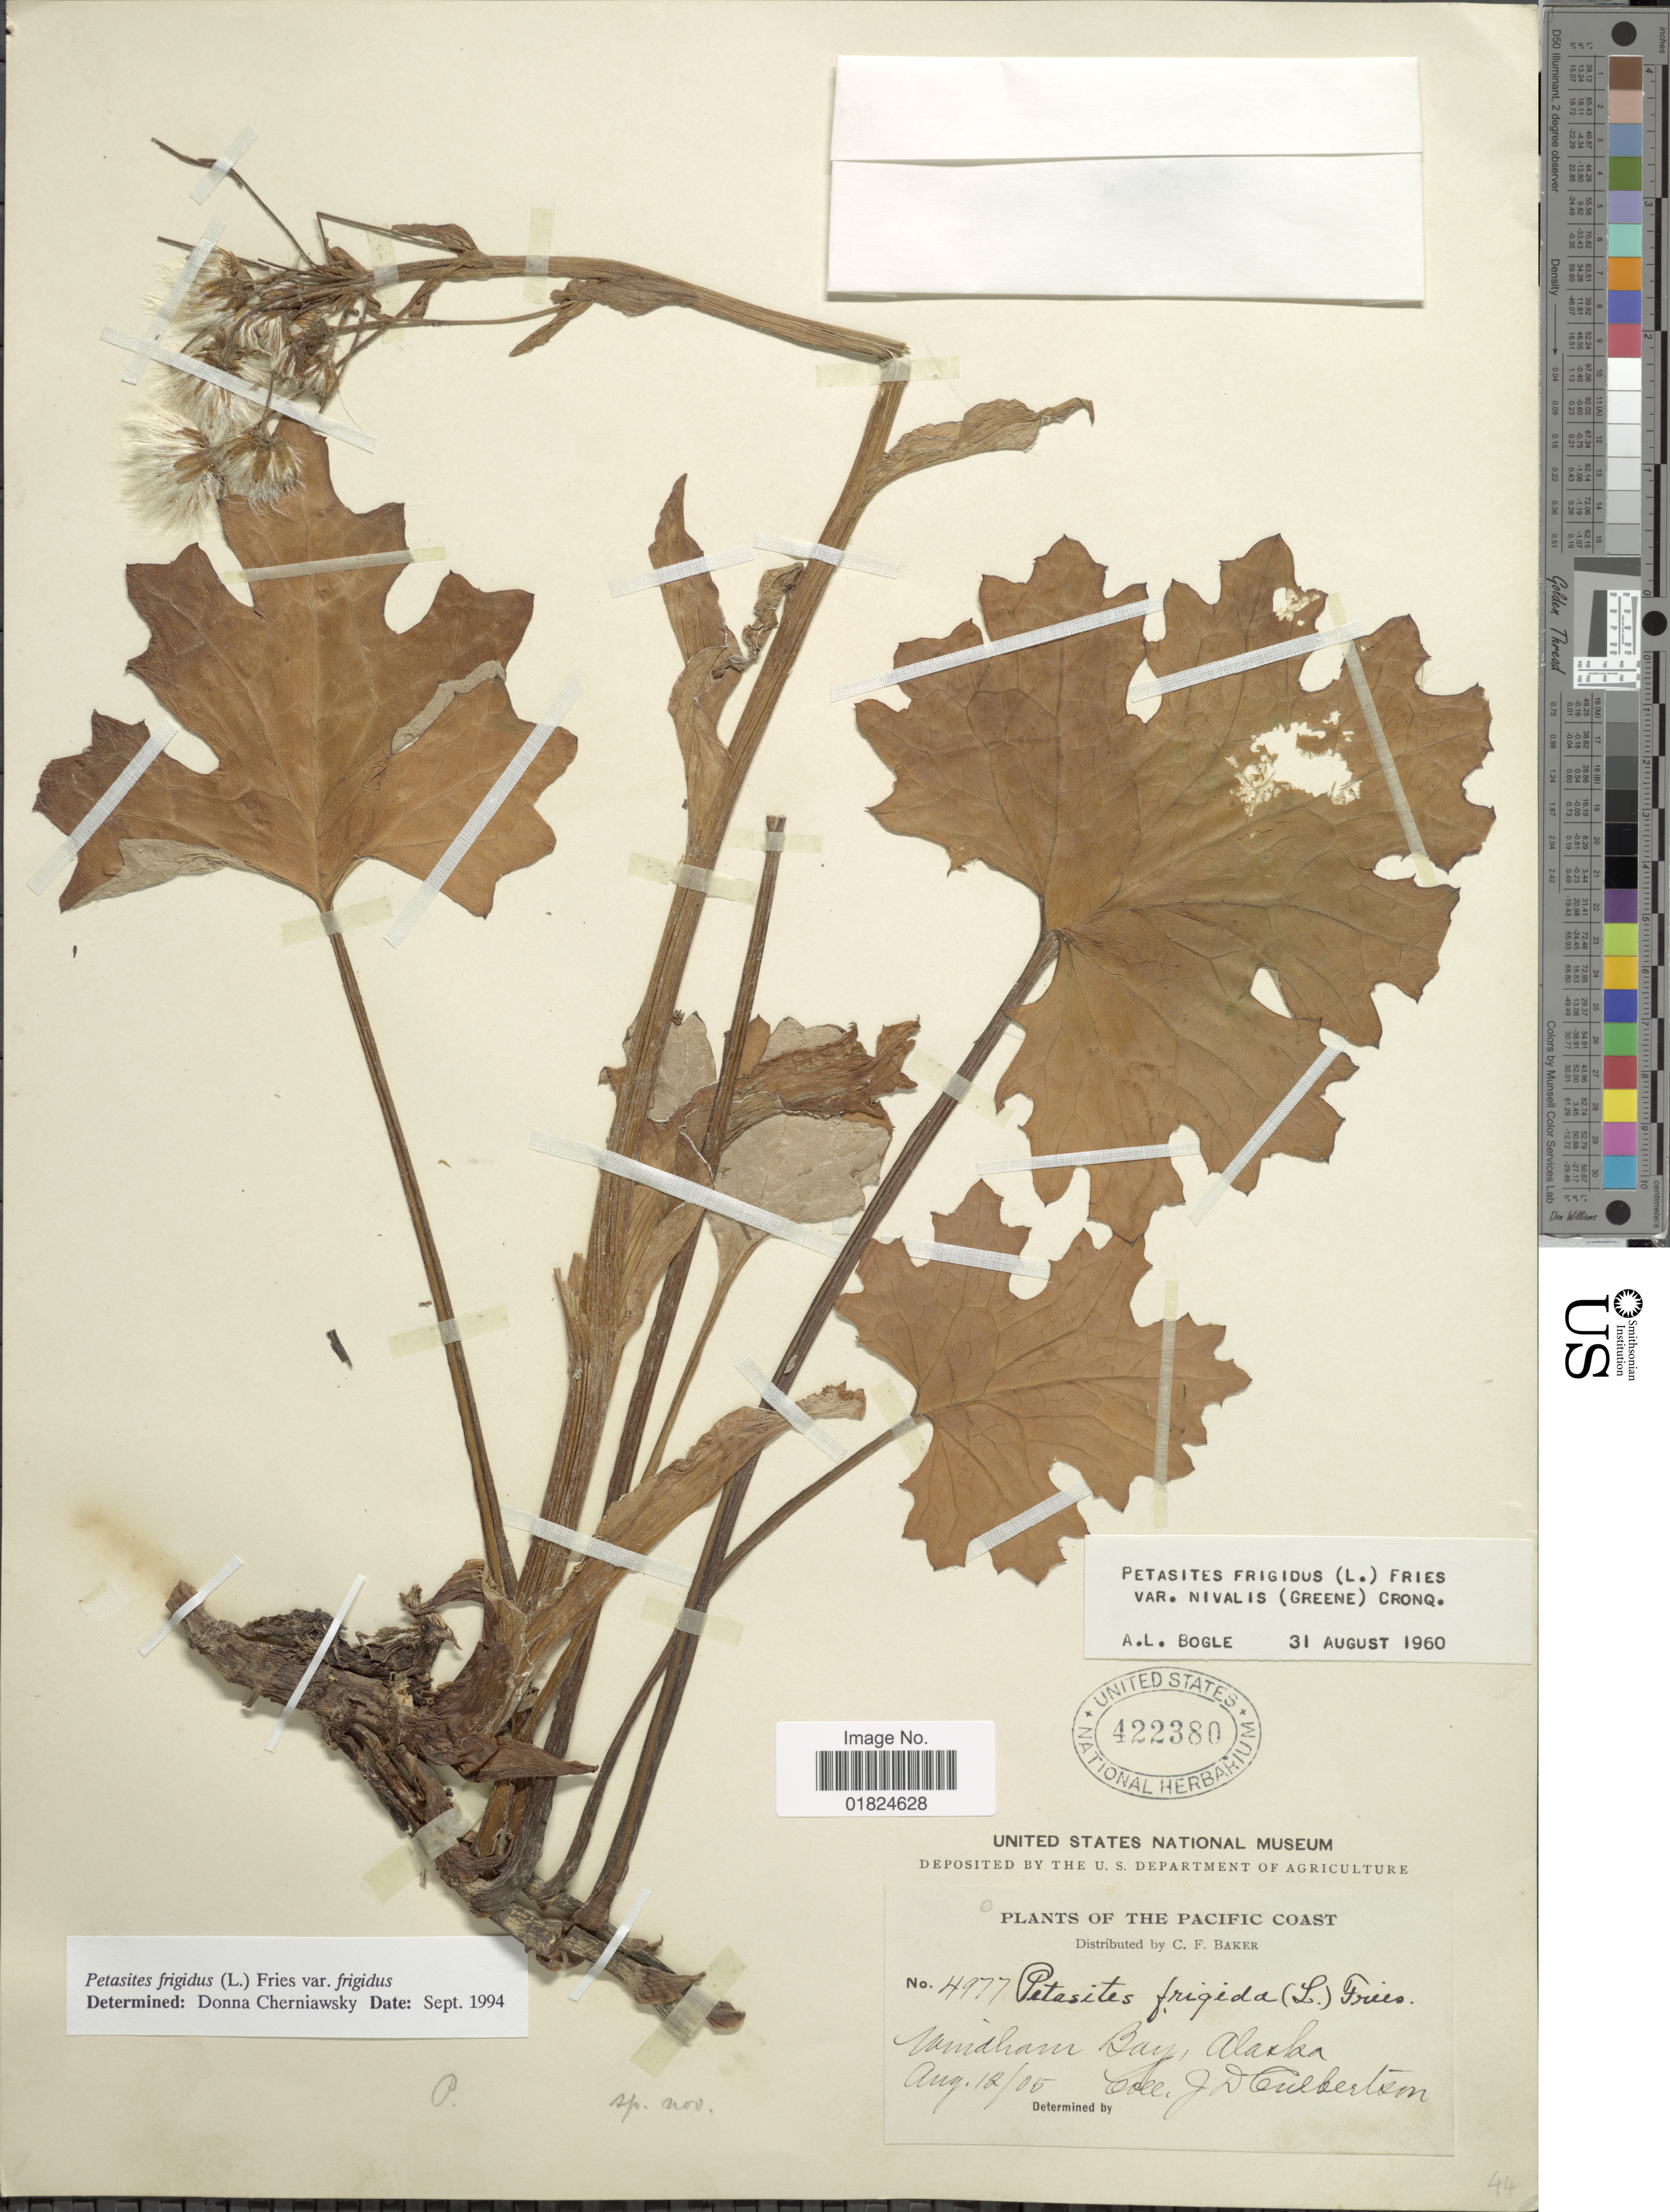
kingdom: Plantae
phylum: Tracheophyta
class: Magnoliopsida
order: Asterales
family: Asteraceae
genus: Petasites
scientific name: Petasites frigidus var. frigidus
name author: (L.) Fr.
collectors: J. Culbertson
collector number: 4977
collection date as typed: Transcribed d/m/y: 12/8/5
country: United States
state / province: Alaska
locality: The Pacific Coast. Windham Bay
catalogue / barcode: US 422380